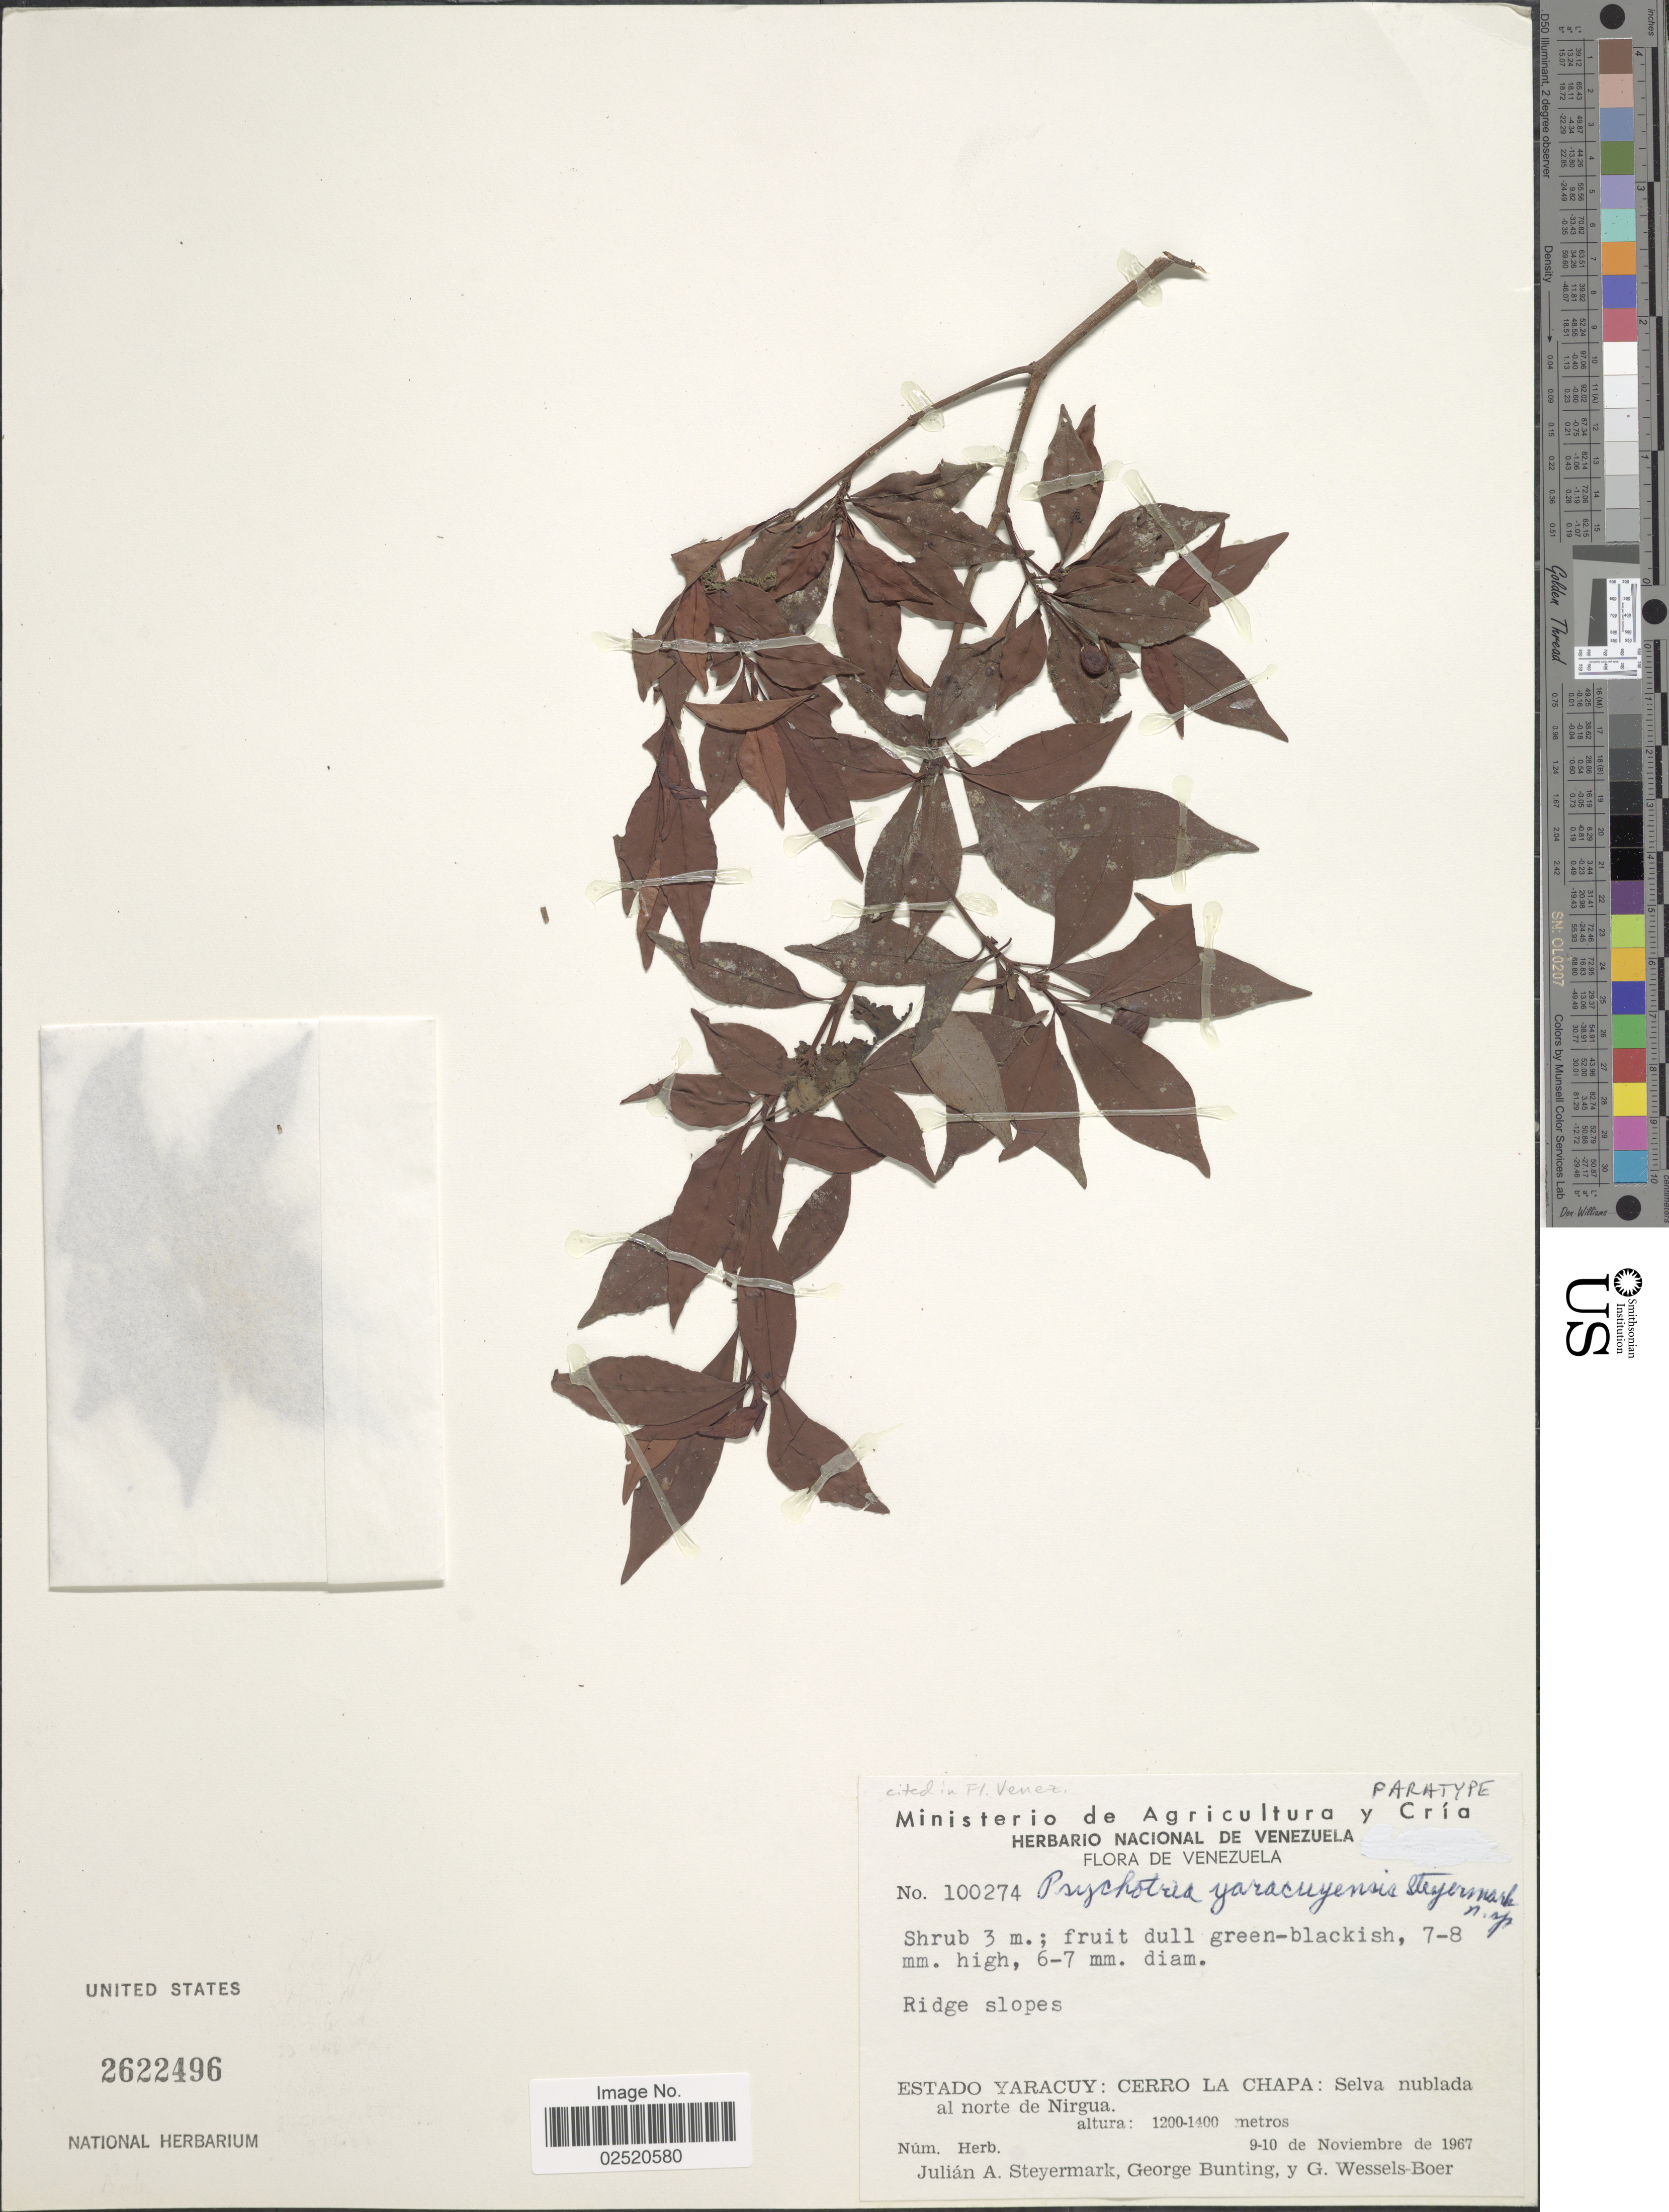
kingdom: Plantae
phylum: Tracheophyta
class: Magnoliopsida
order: Gentianales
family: Rubiaceae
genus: Psychotria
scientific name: Psychotria yaracuyensis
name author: Steyerm.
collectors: J. Steyermark, G. S. Bunting & G. Wessels Boer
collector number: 100274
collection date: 1987-11-09/1987-11-10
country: Venezuela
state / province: Yaracuy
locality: Cerro La Chapa: Selva nublada al norte de Nirgua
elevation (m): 1200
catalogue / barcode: US 2622496